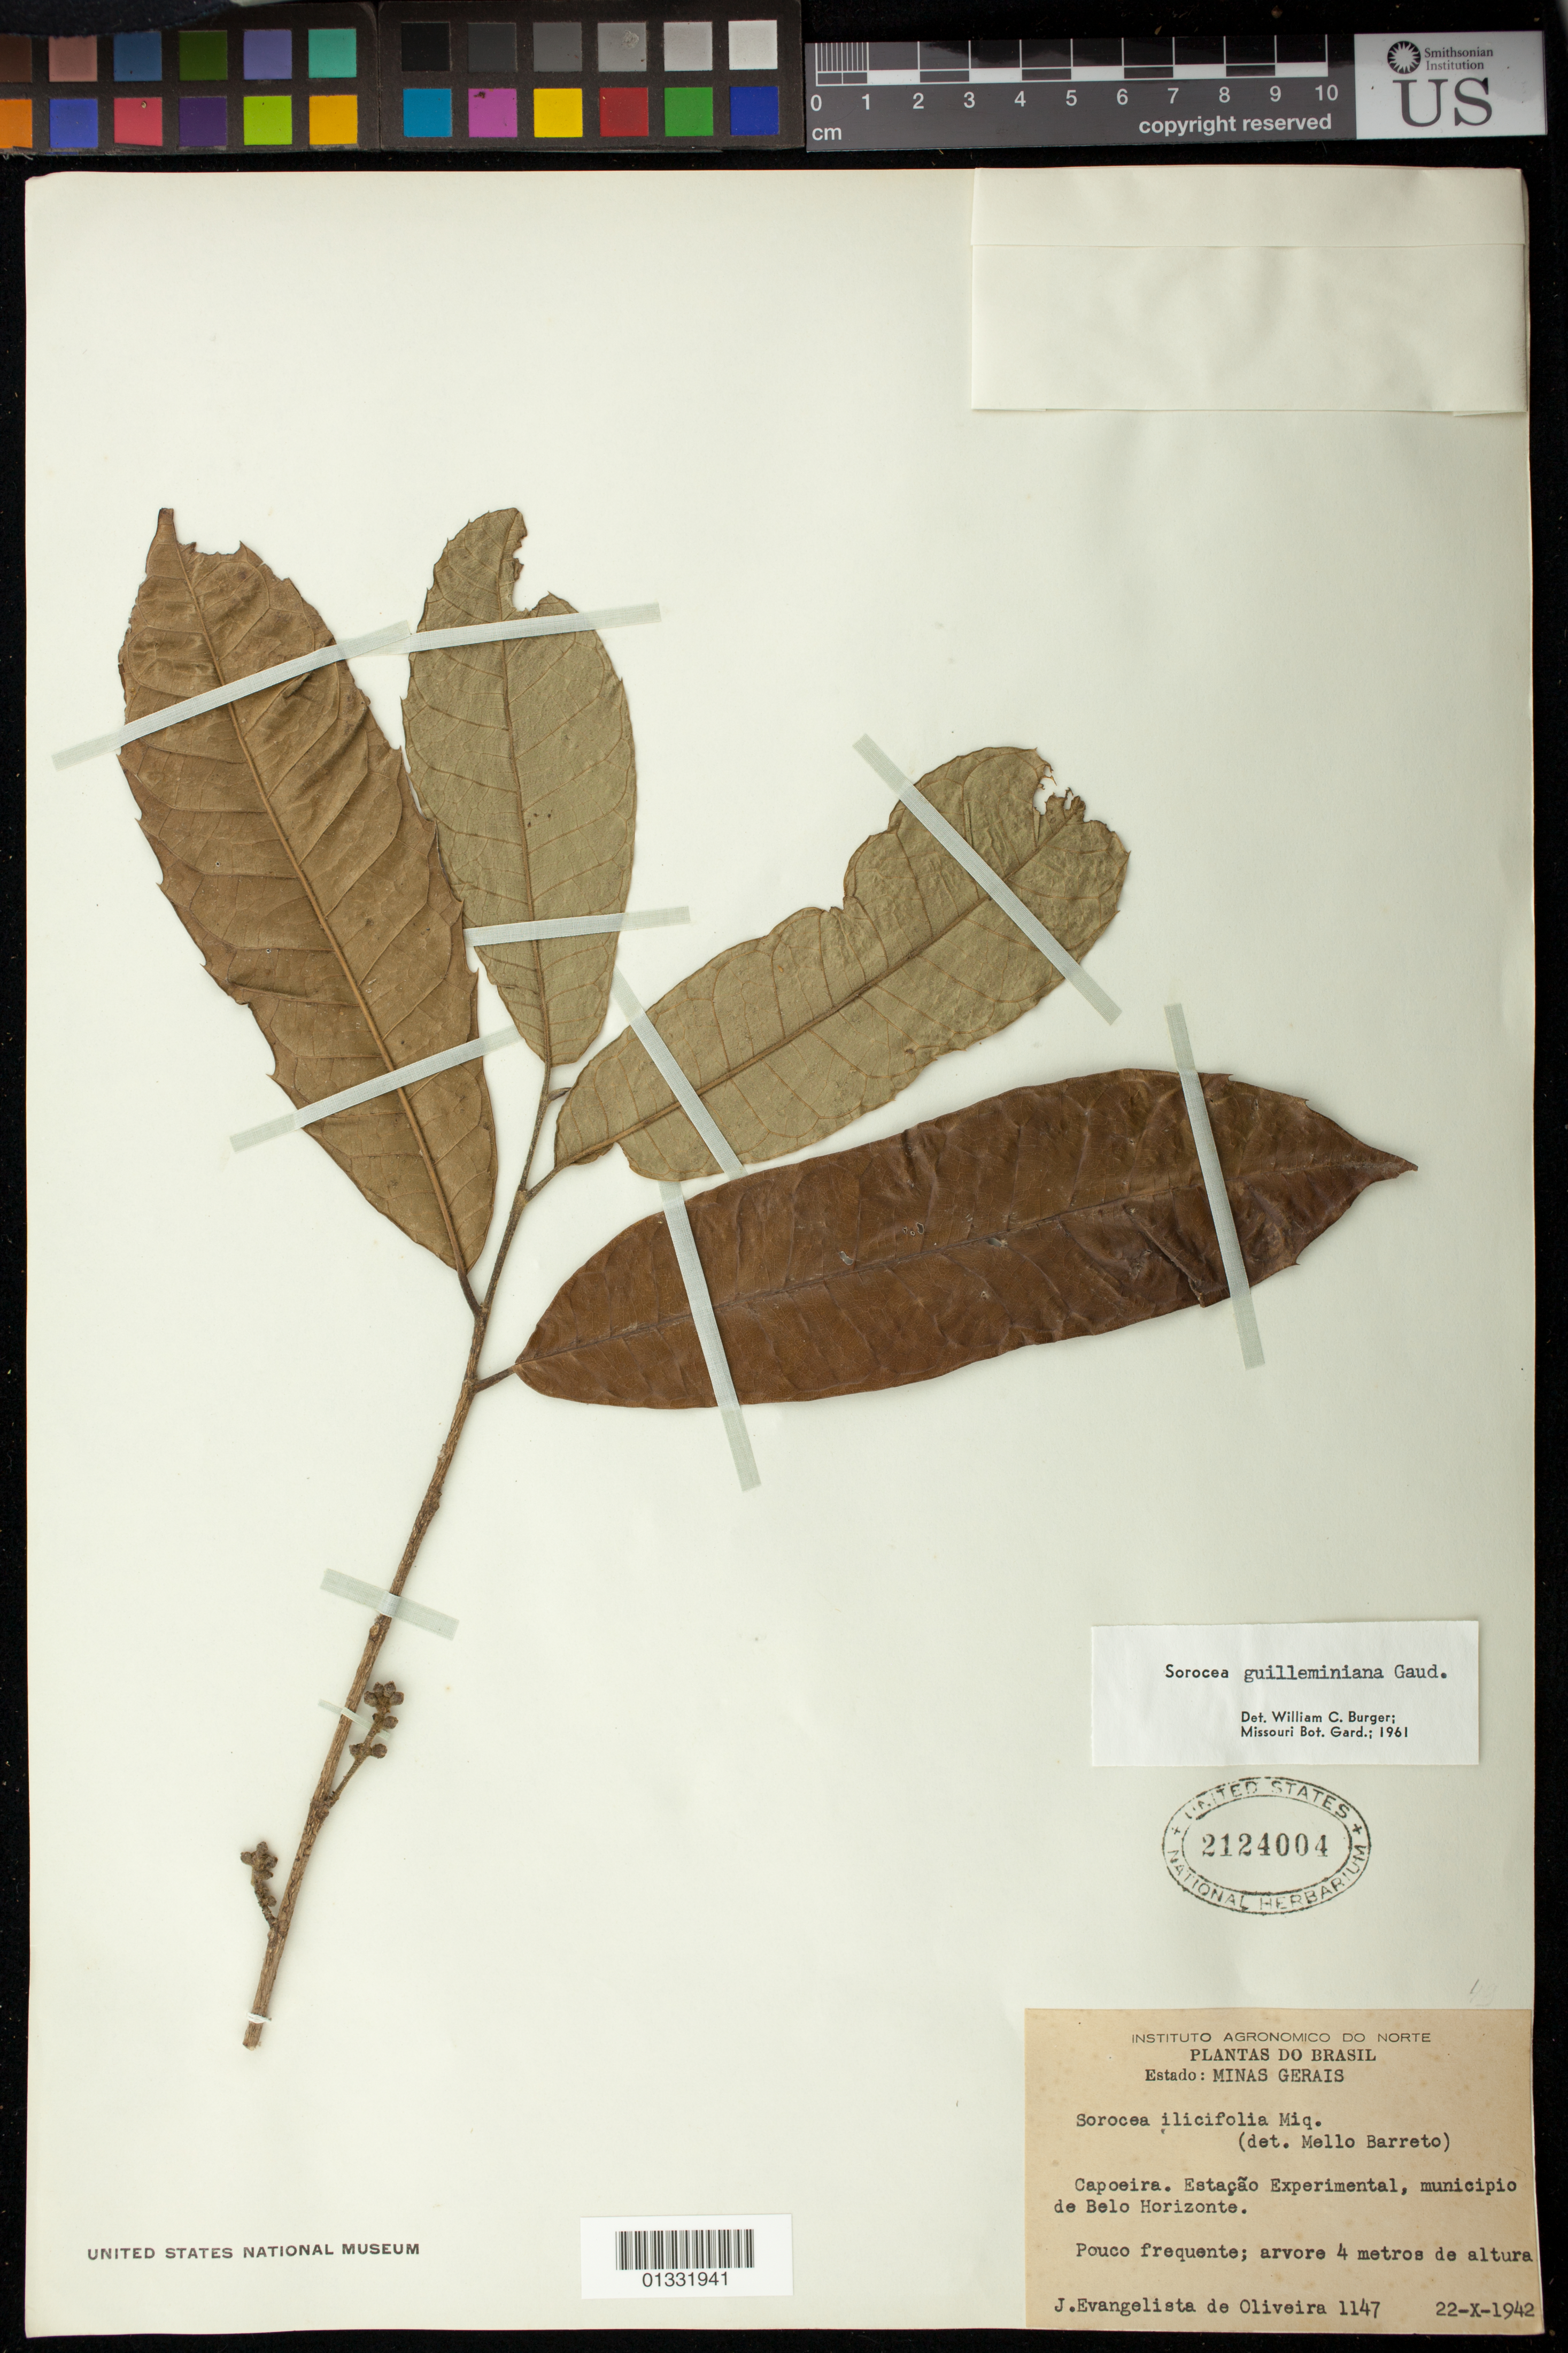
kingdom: Plantae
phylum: Tracheophyta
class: Magnoliopsida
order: Rosales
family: Moraceae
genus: Sorocea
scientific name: Sorocea guilleminiana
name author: Gaudich.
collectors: J. E. d. Oliveira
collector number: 1147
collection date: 1942-10-22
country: Brazil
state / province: Minas Gerais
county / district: Belo Horizonte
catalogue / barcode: US 2124004